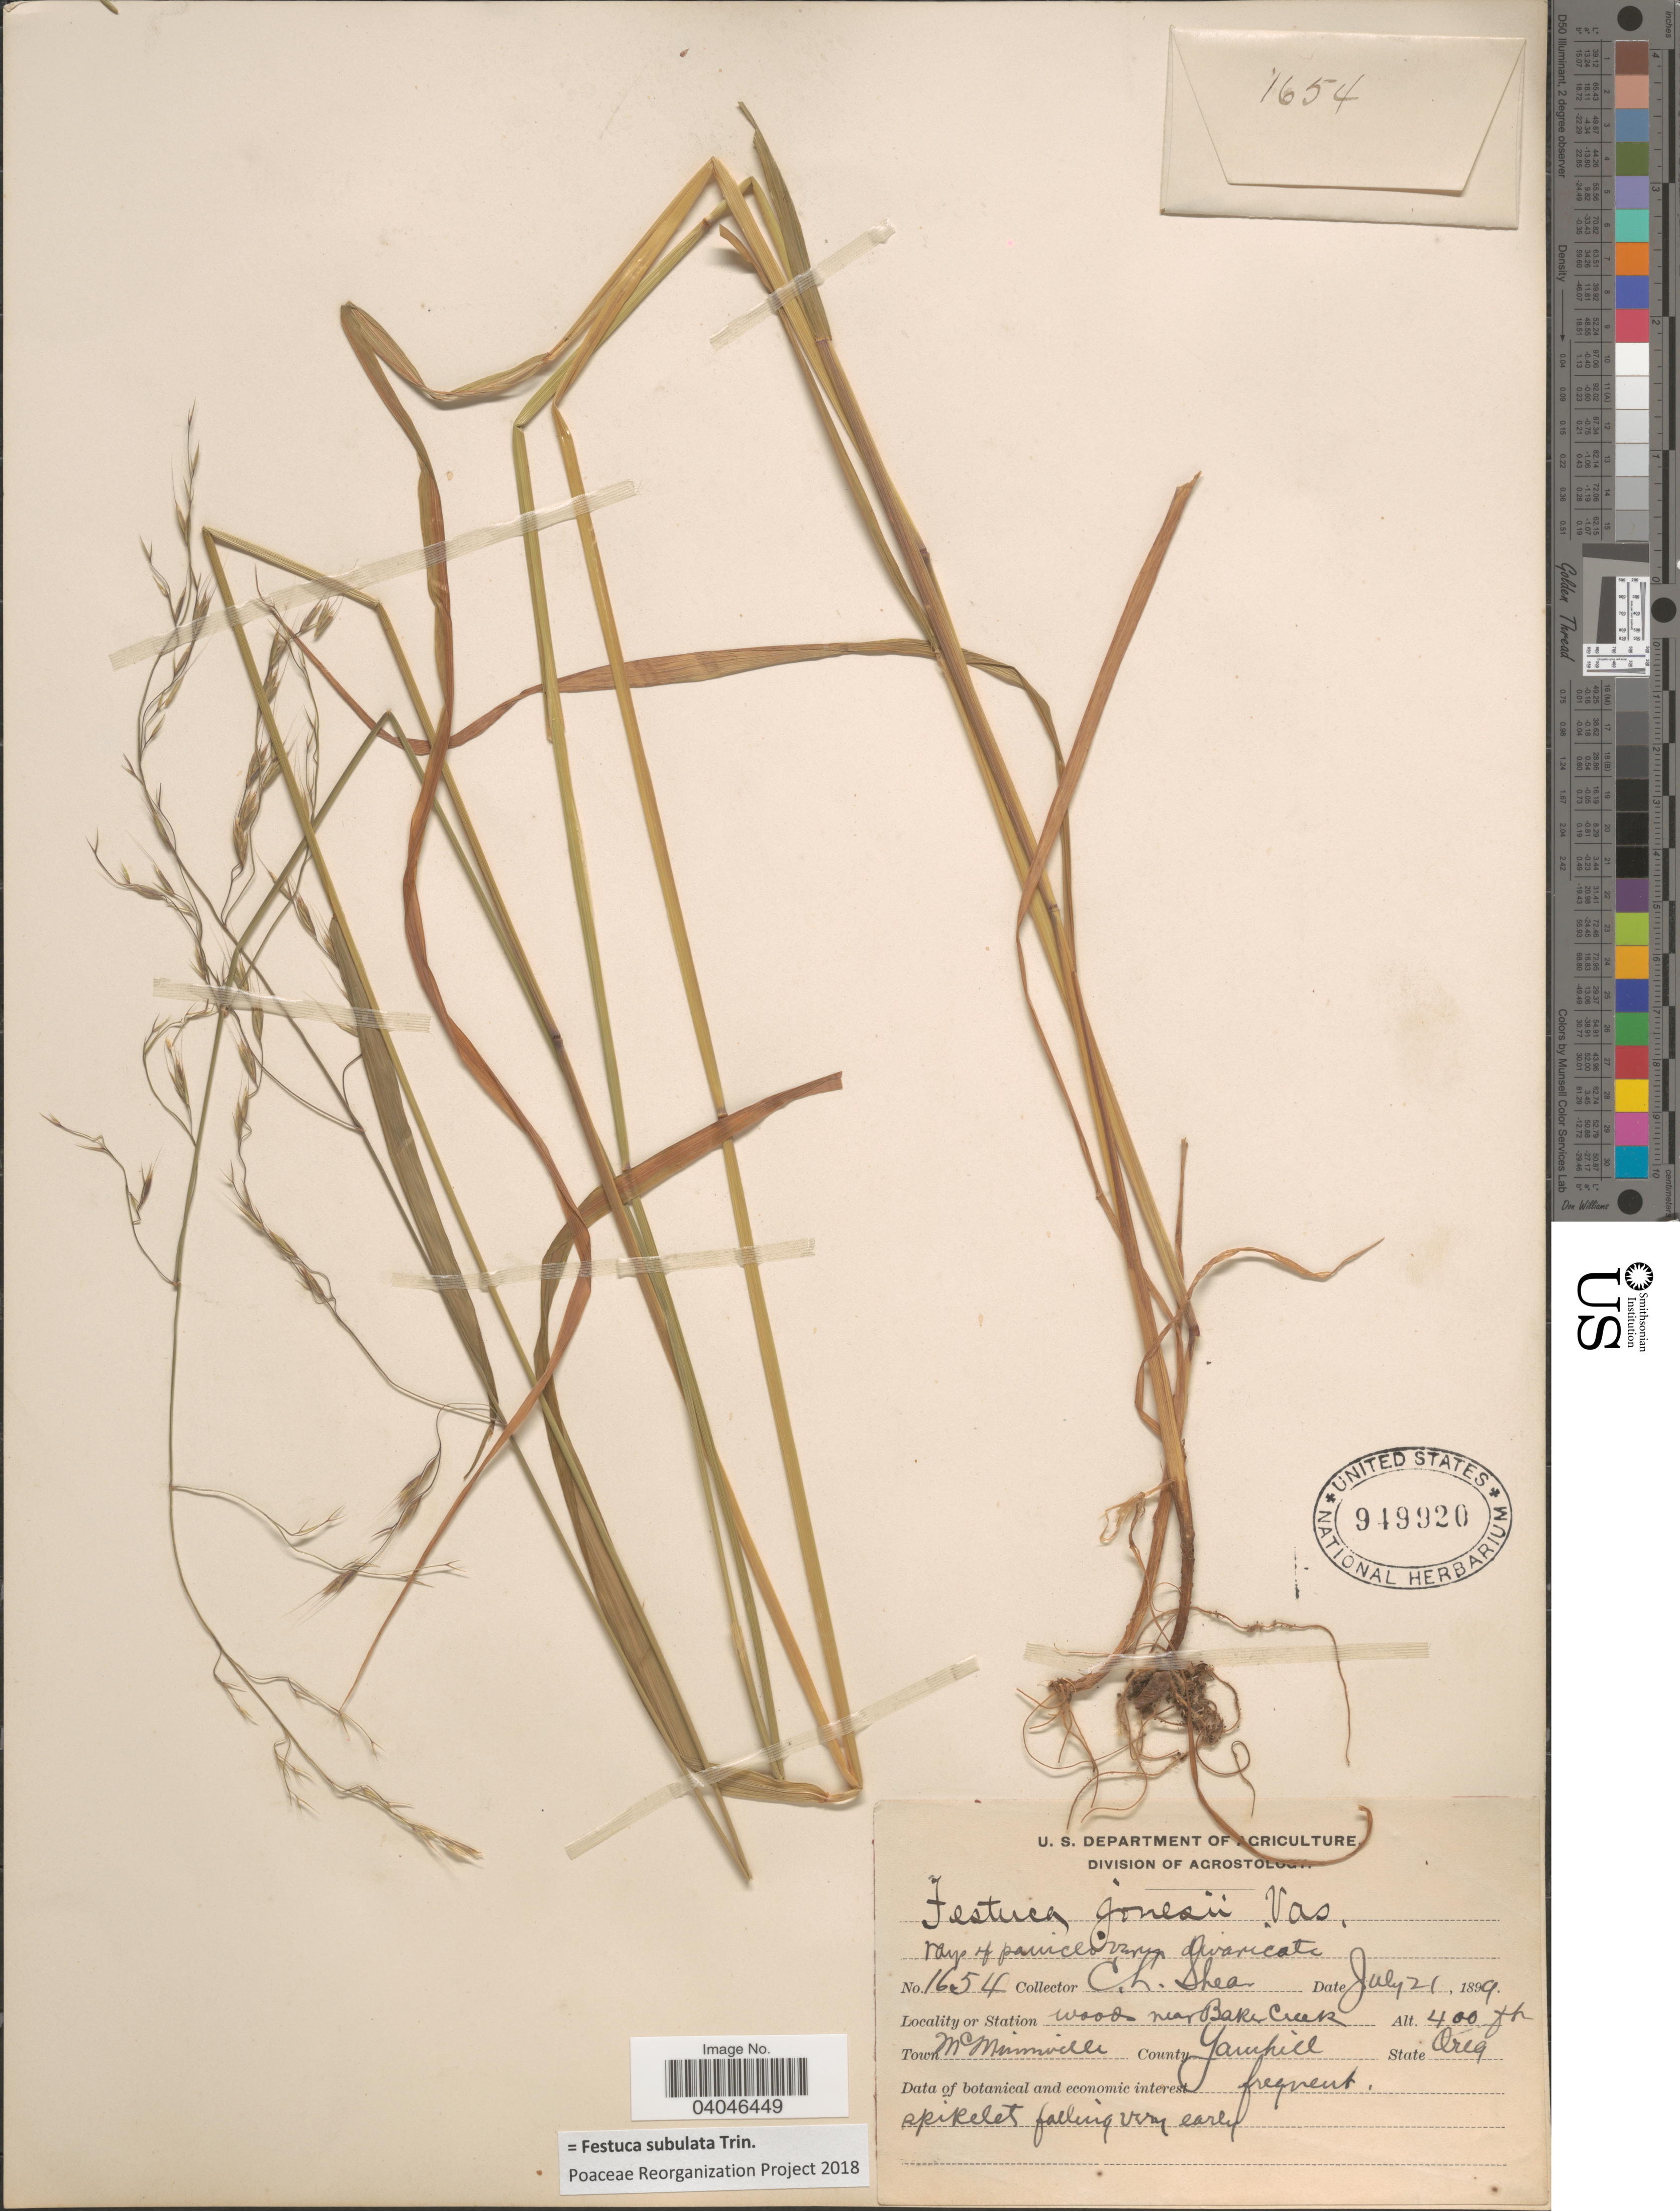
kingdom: Plantae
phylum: Tracheophyta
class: Liliopsida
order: Poales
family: Poaceae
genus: Festuca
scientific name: Festuca subulata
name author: Trin.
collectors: C. L. Shear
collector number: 1654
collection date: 1899-07-21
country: United States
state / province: Oregon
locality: Station woods near Bake Creek. Town McMinnville. County Yamhill.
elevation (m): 122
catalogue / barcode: US 949920